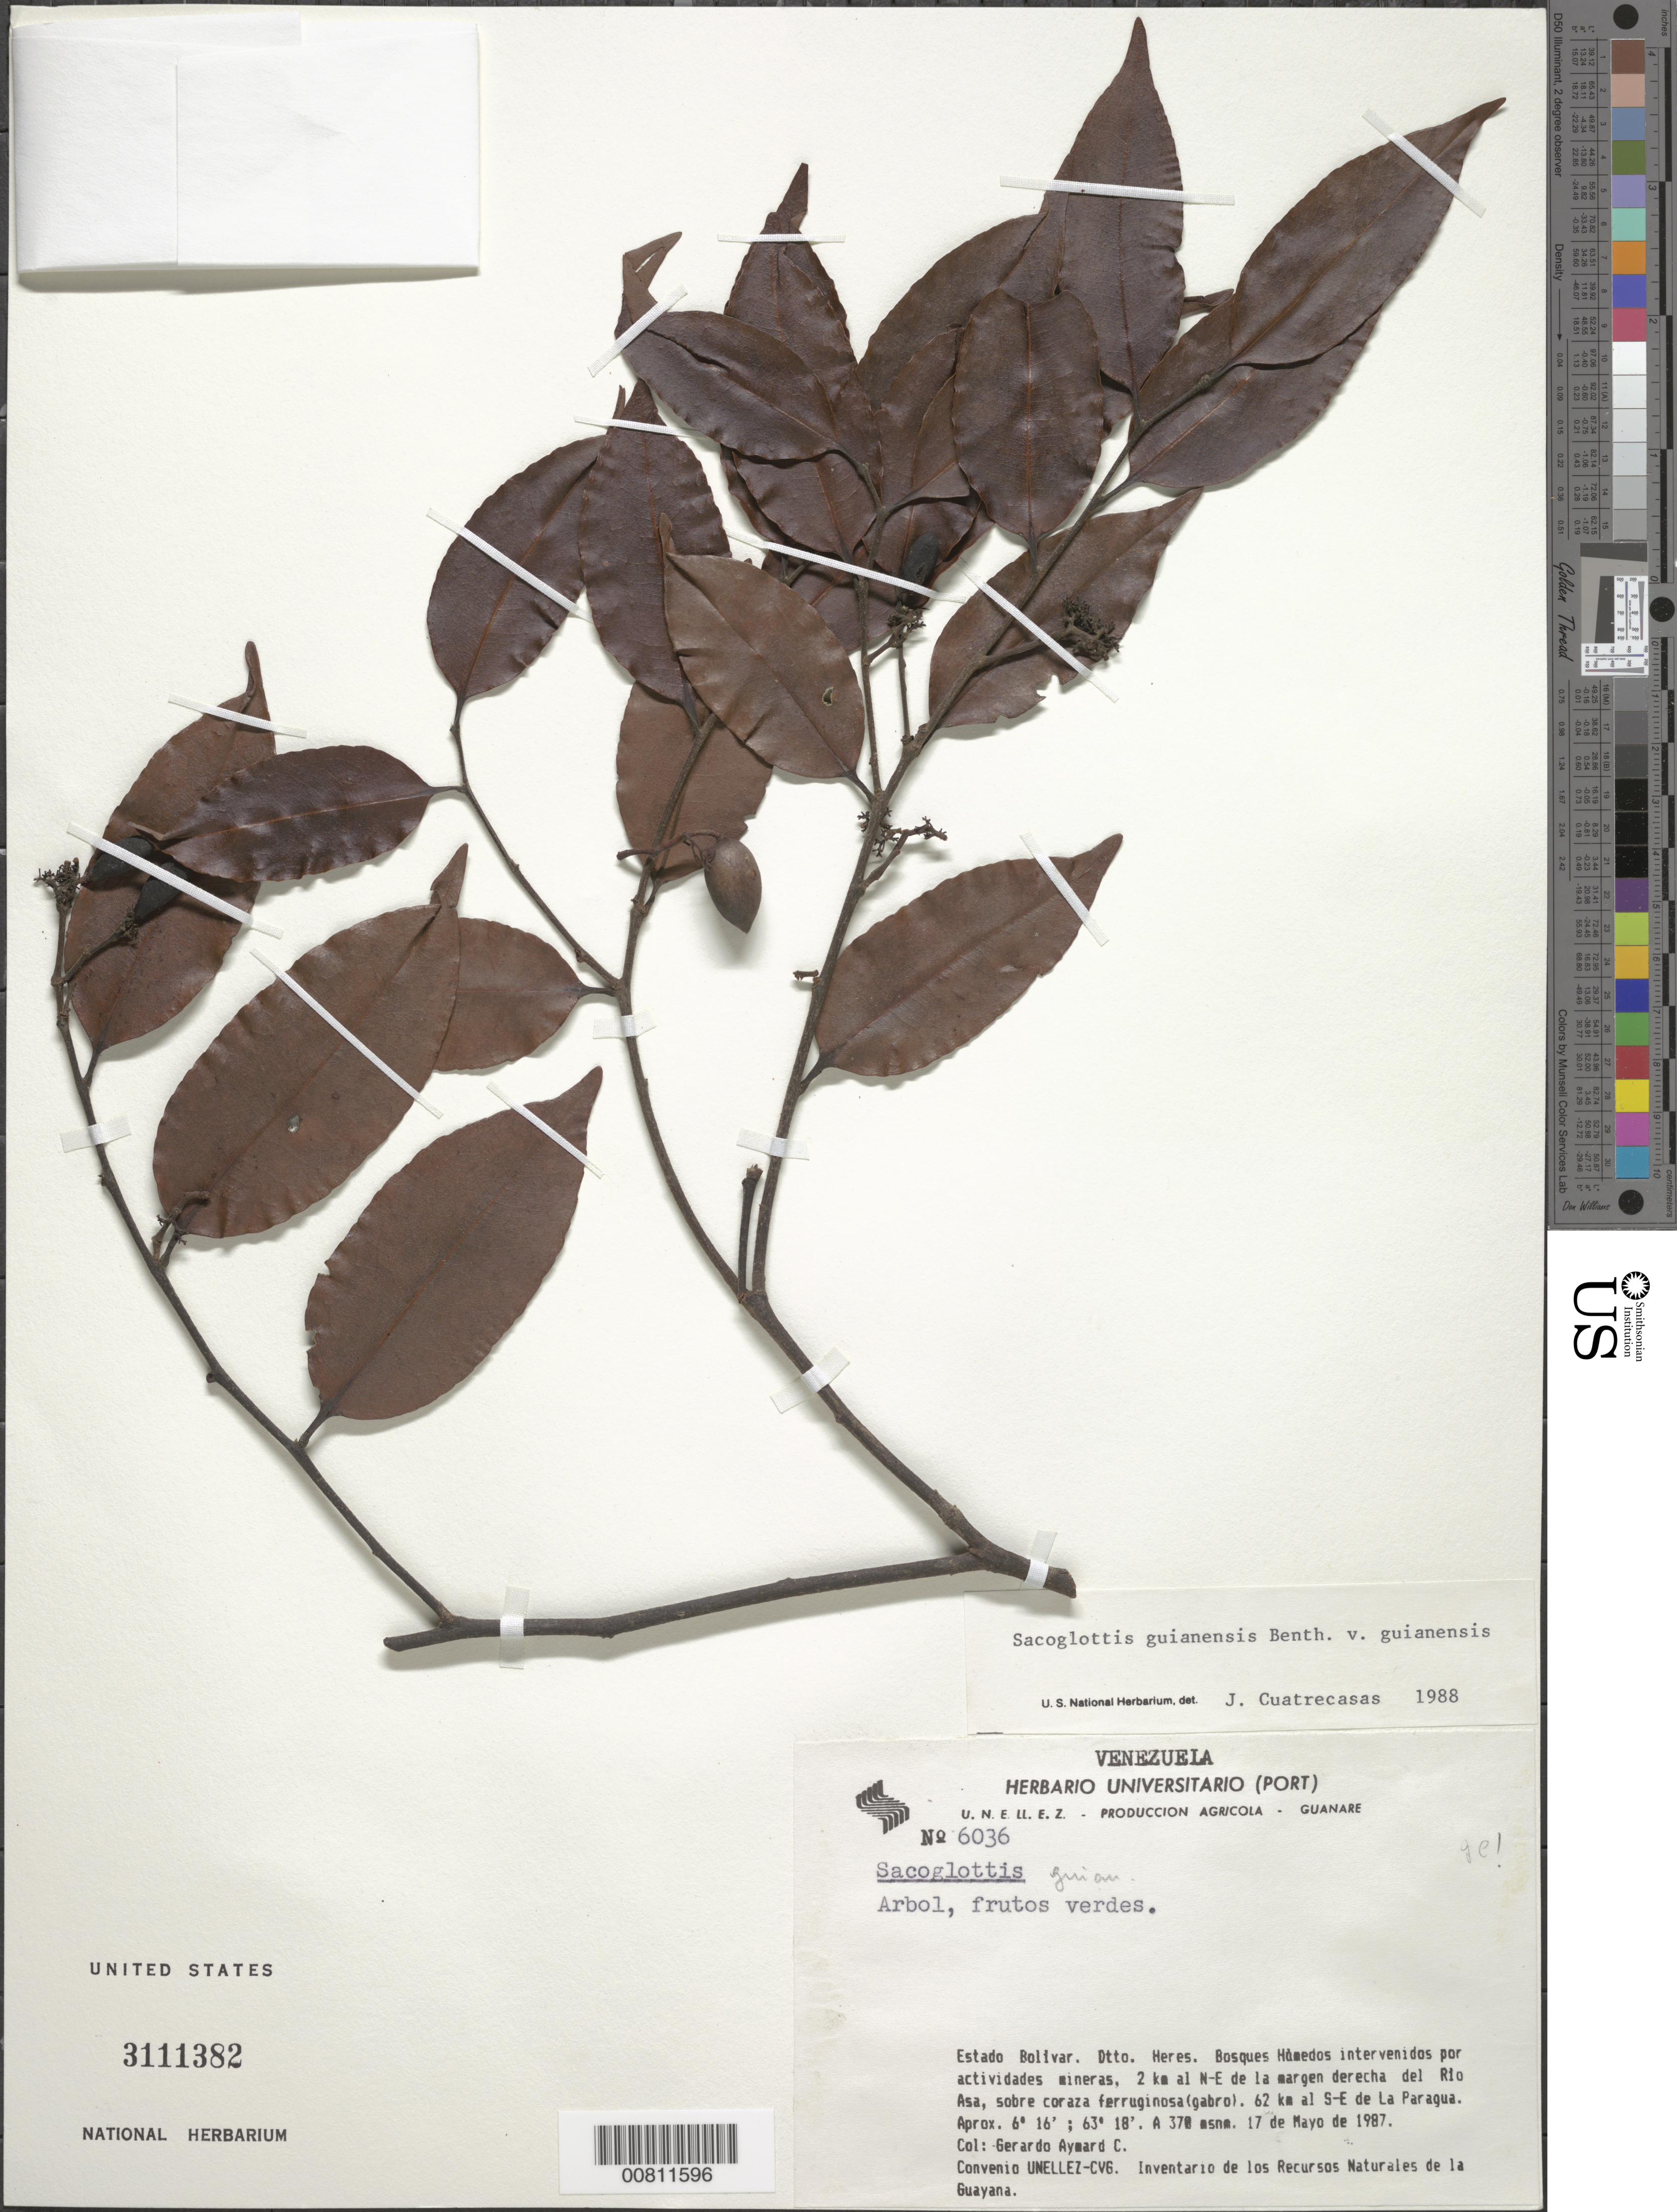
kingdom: Plantae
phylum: Tracheophyta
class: Magnoliopsida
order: Malpighiales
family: Humiriaceae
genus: Sacoglottis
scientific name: Sacoglottis guianensis var. guianensis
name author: Benth.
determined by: Cuatrecasas, J.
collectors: G. A. Aymard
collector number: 6036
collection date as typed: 17-May-87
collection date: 1987-05-17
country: Venezuela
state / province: Bolívar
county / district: Heres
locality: Río Asa, 2 km al NE de la margen derecha; 62 km al SE de La Paragua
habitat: Wet forest in mining area, sobre coraza ferruginosa (glabro)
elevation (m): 370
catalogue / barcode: US 3111382